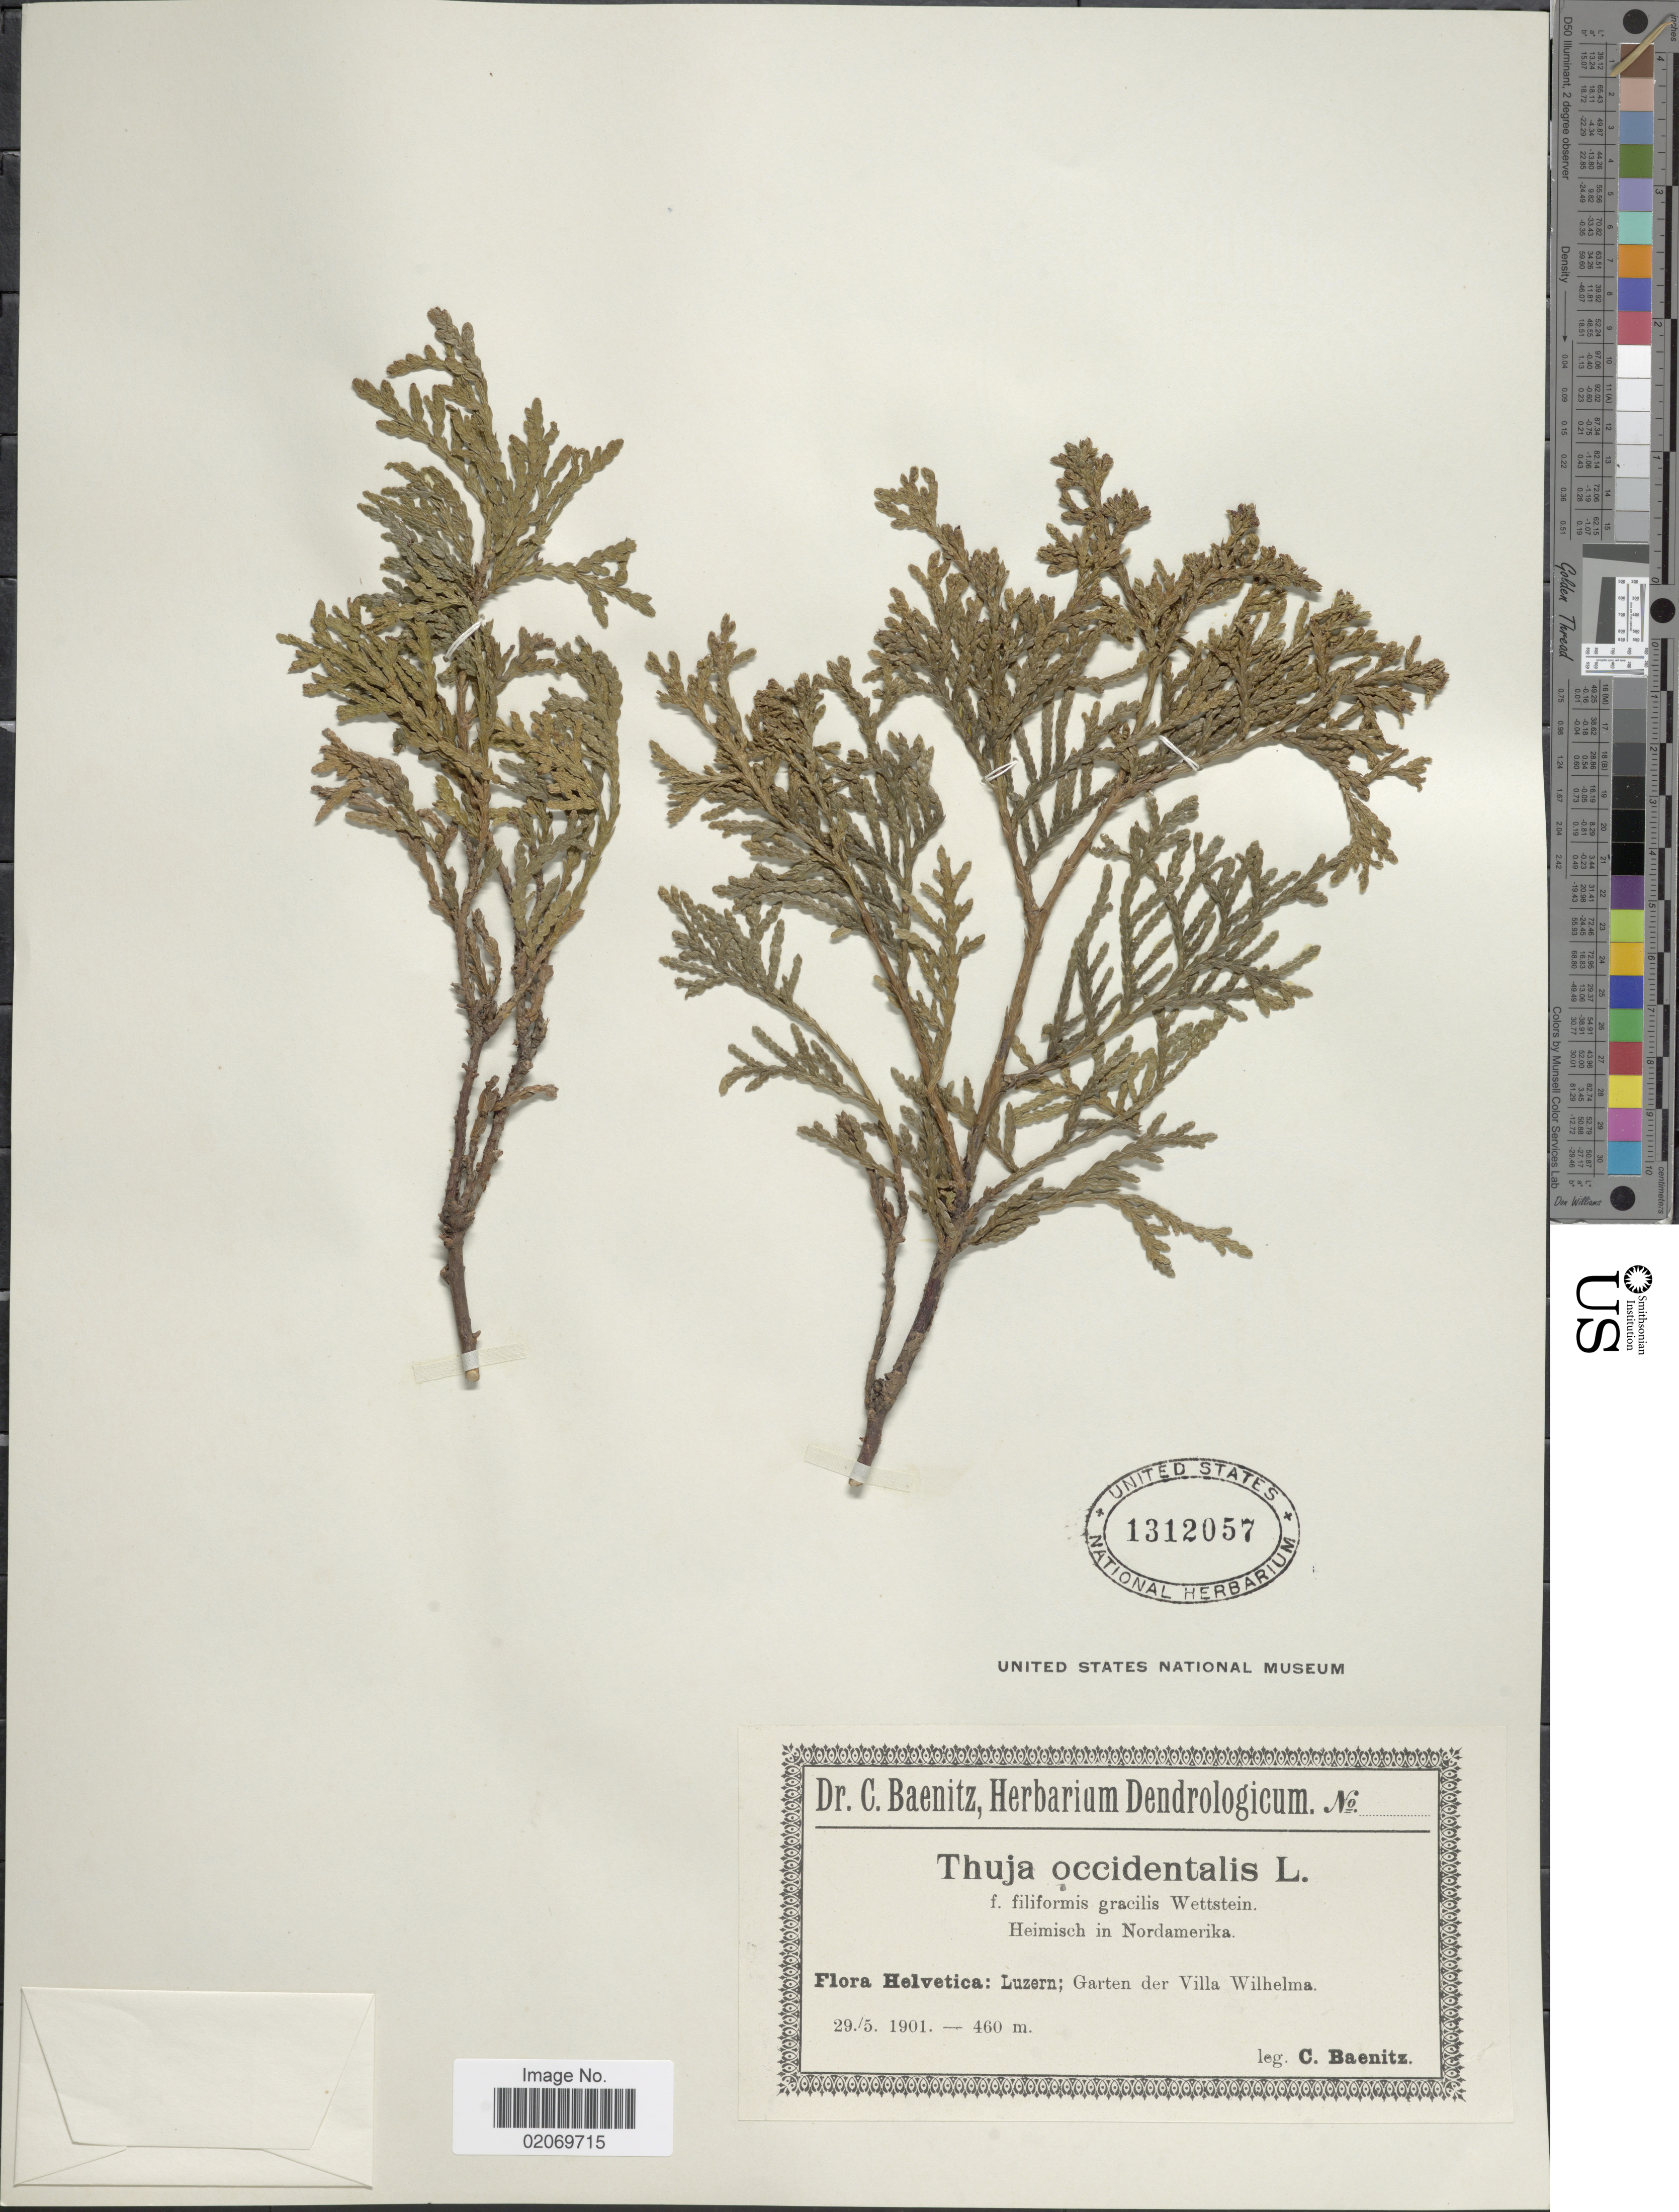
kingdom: Plantae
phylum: Tracheophyta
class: Pinopsida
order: Pinales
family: Cupressaceae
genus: Thuja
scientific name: Thuja occidentalis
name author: L.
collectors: C. G. Baenitz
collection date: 1901-05-29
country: Switzerland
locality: Helvetica: Luzern; Garten der Villa Wilhelmina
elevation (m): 460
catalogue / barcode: US 1312057